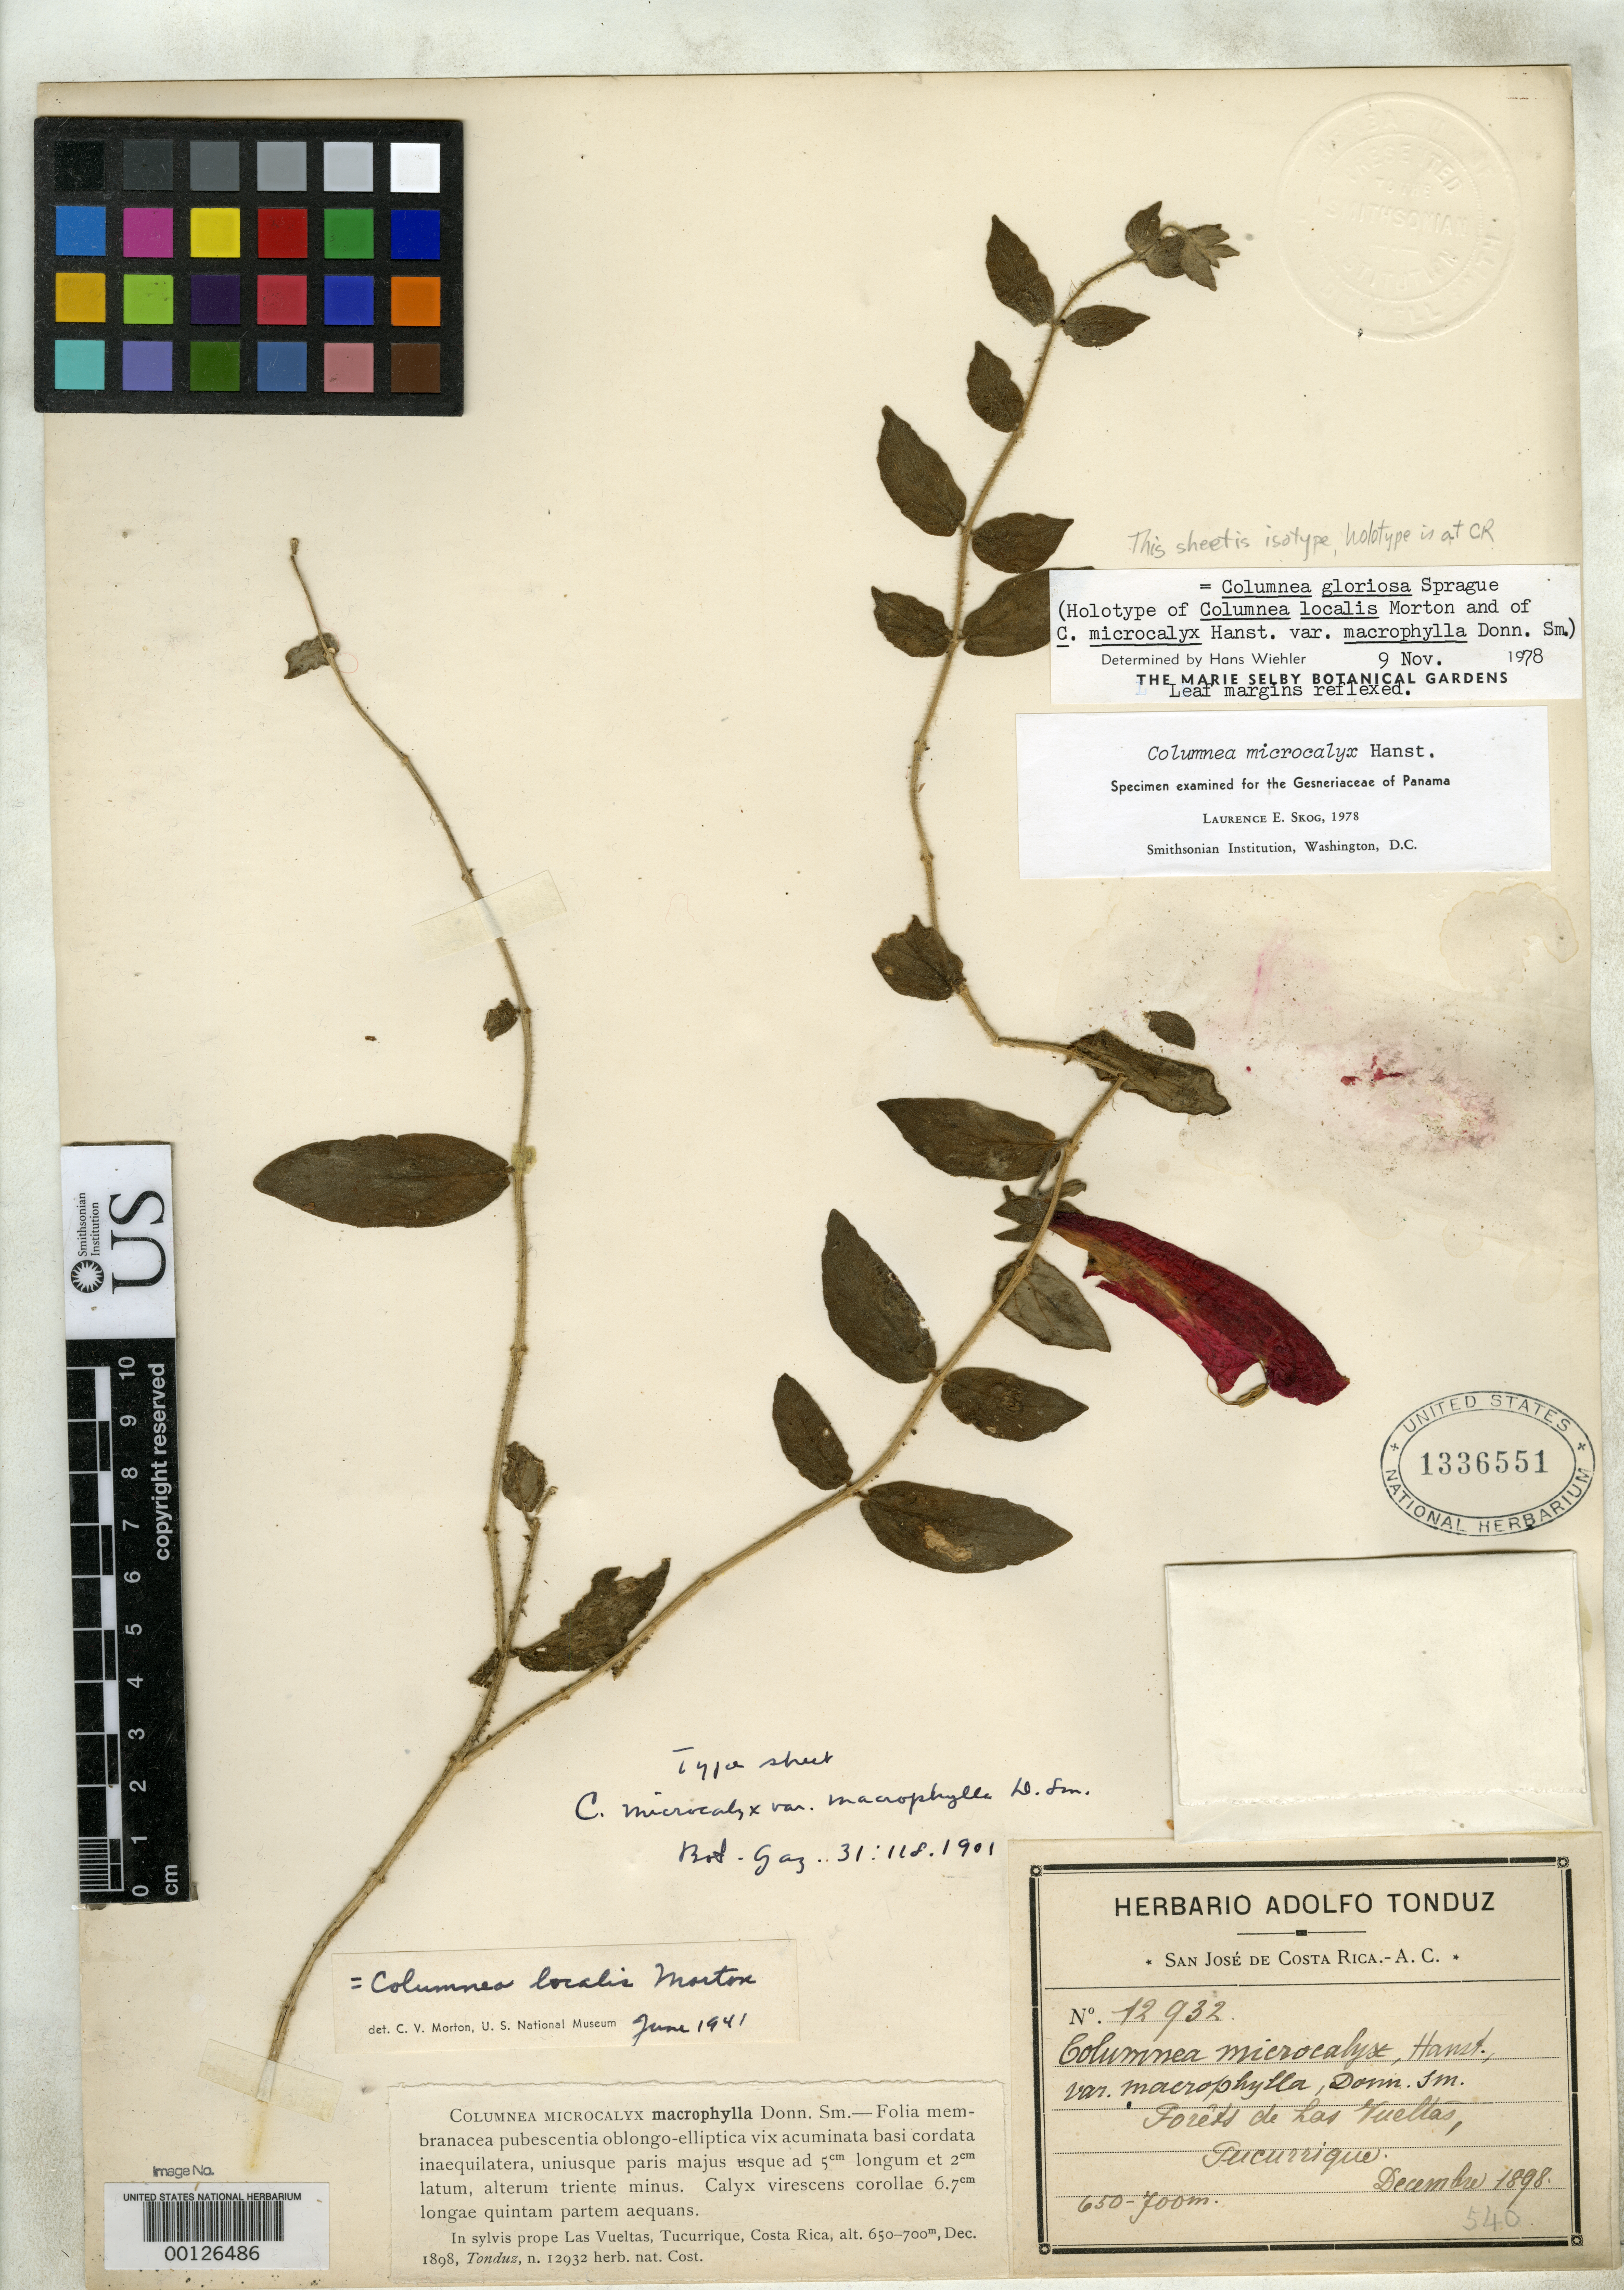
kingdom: Plantae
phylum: Tracheophyta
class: Magnoliopsida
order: Lamiales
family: Gesneriaceae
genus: Columnea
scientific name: Columnea microcalyx var. macrophylla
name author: Donn. Sm.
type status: Holotype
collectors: A. Tonduz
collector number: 12932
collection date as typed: Dec 1898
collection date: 1898-12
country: Costa Rica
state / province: San José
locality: Tucurrique.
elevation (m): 650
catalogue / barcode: US 1336551